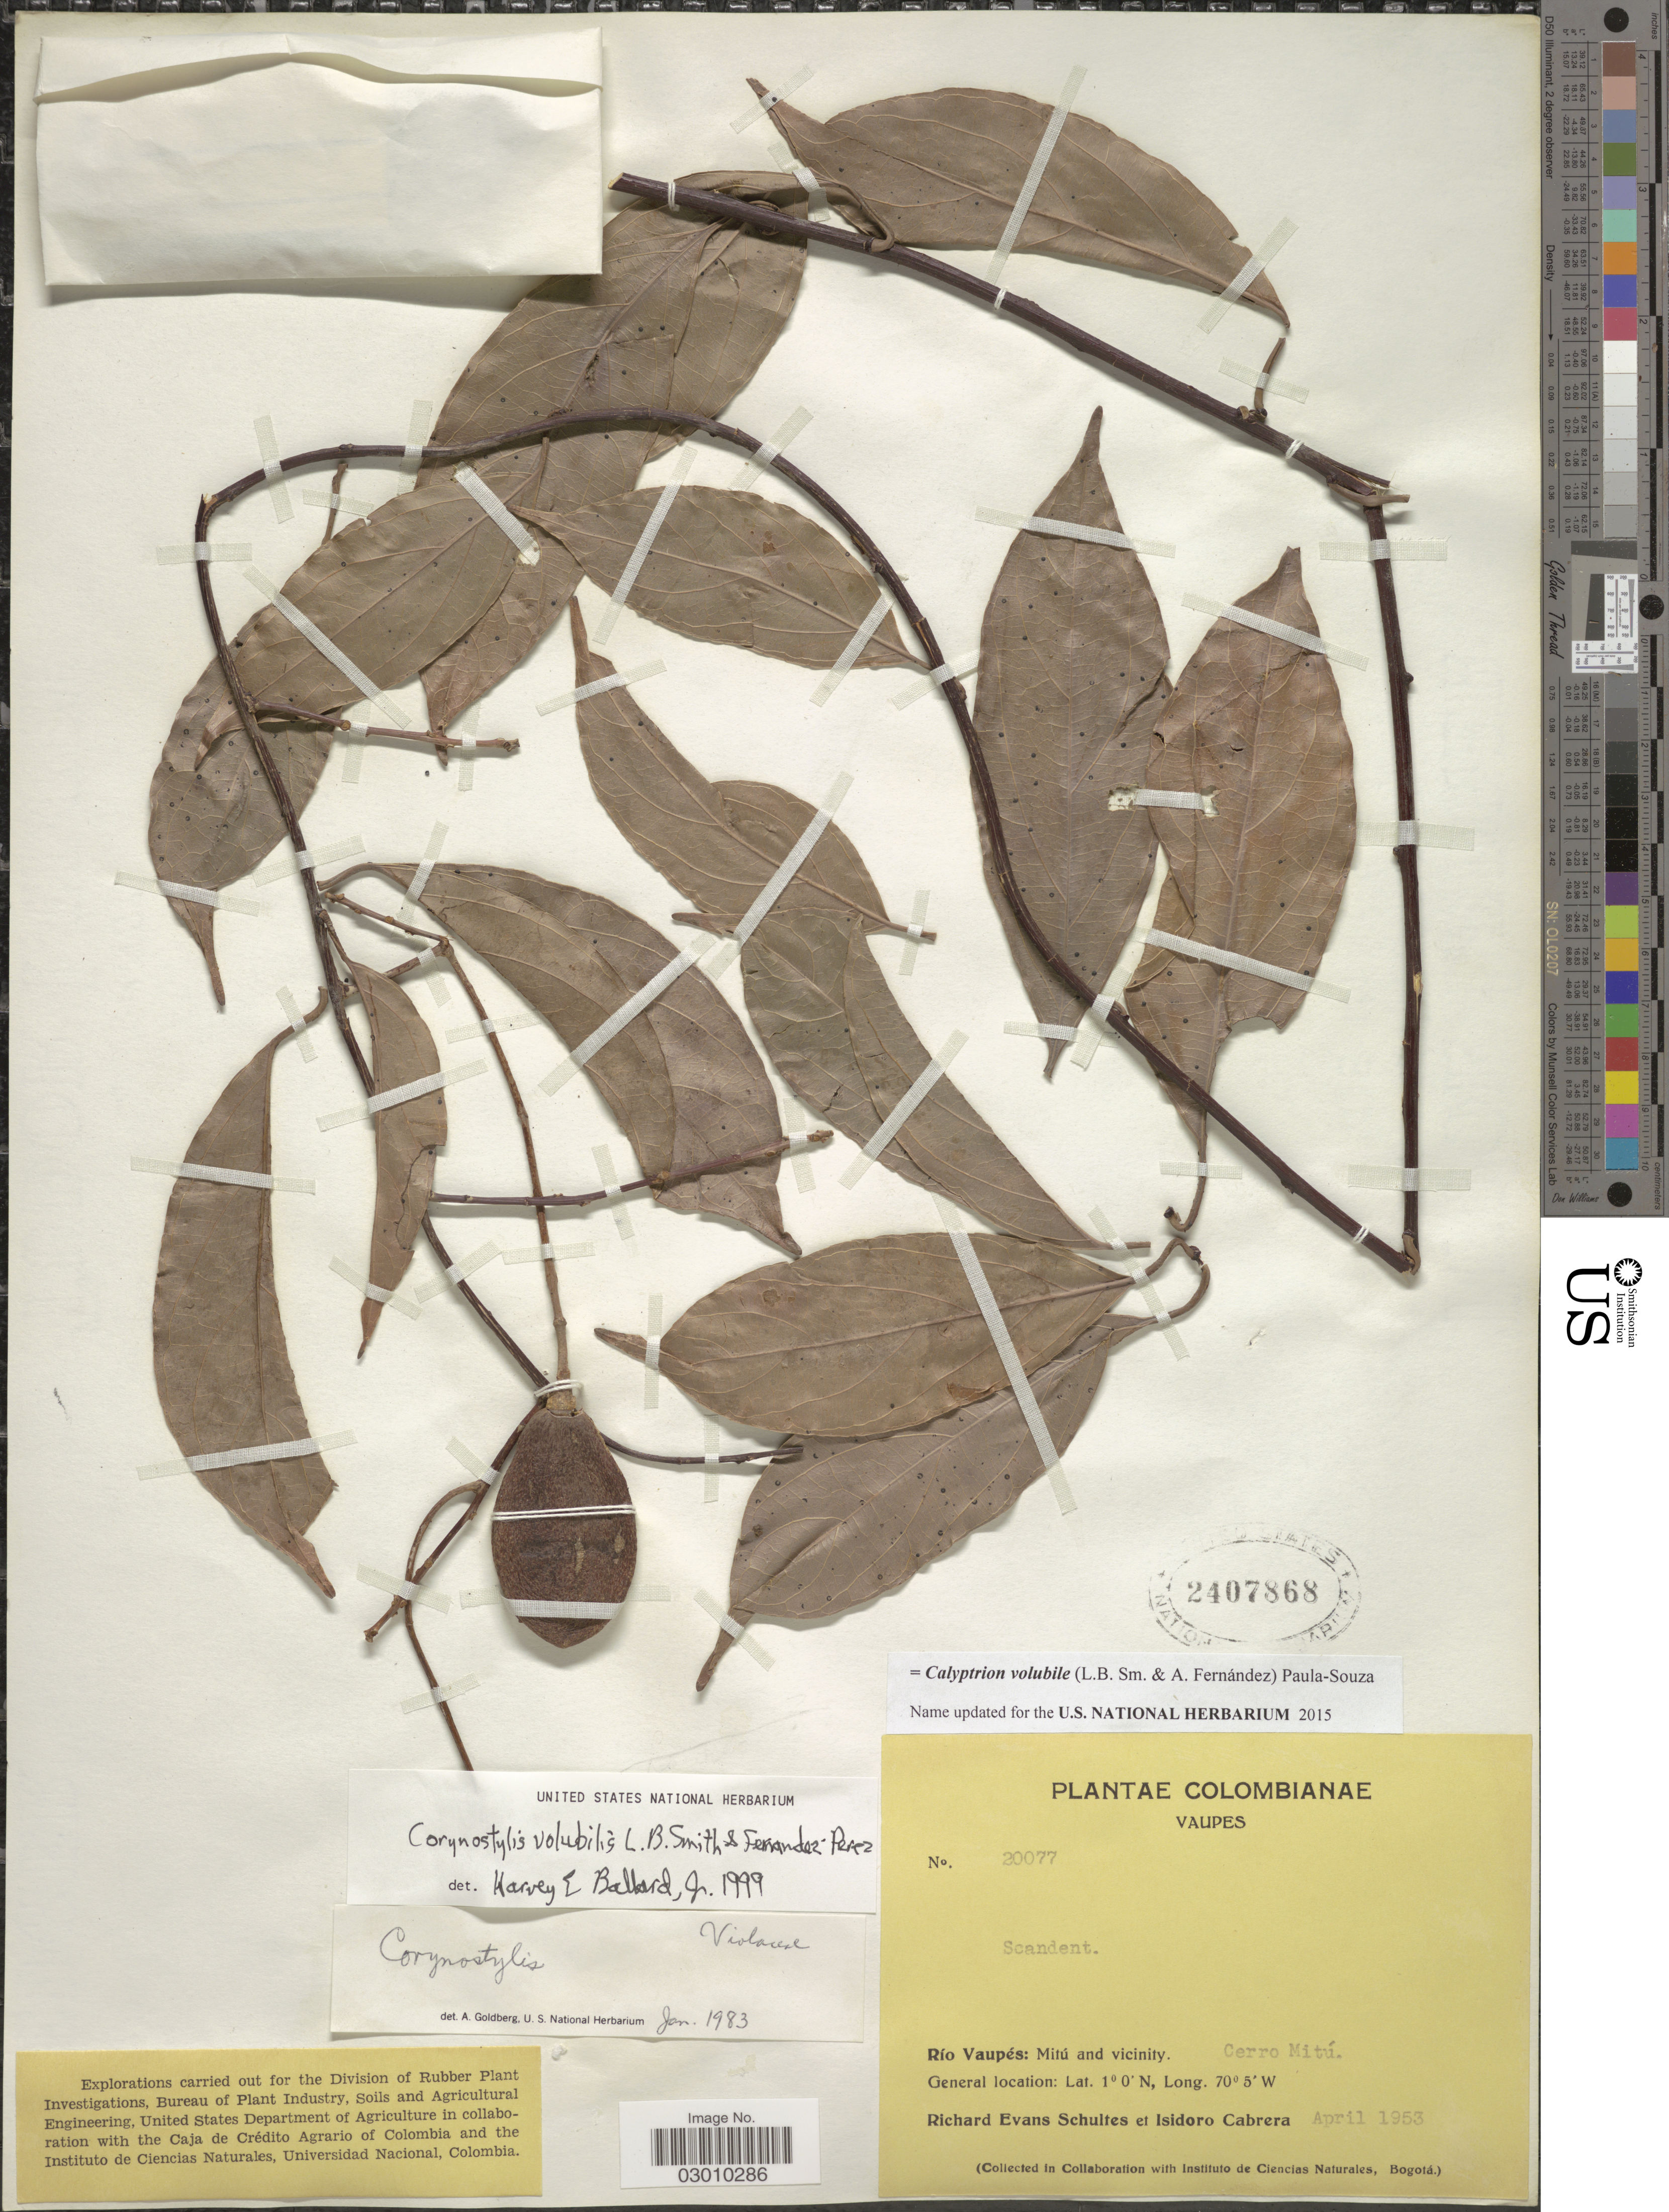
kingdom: Plantae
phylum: Tracheophyta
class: Magnoliopsida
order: Malpighiales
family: Violaceae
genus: Calyptrion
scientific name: Calyptrion volubile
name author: (L.B. Sm. & A. Fernández) Paula-Souza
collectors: R. E. Schultes & I. Cabrera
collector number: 20077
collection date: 1953-04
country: Colombia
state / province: Vaupés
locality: Río Vaupés: Mitú and vicinity. Cerro Mitú.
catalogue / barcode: US 2407868